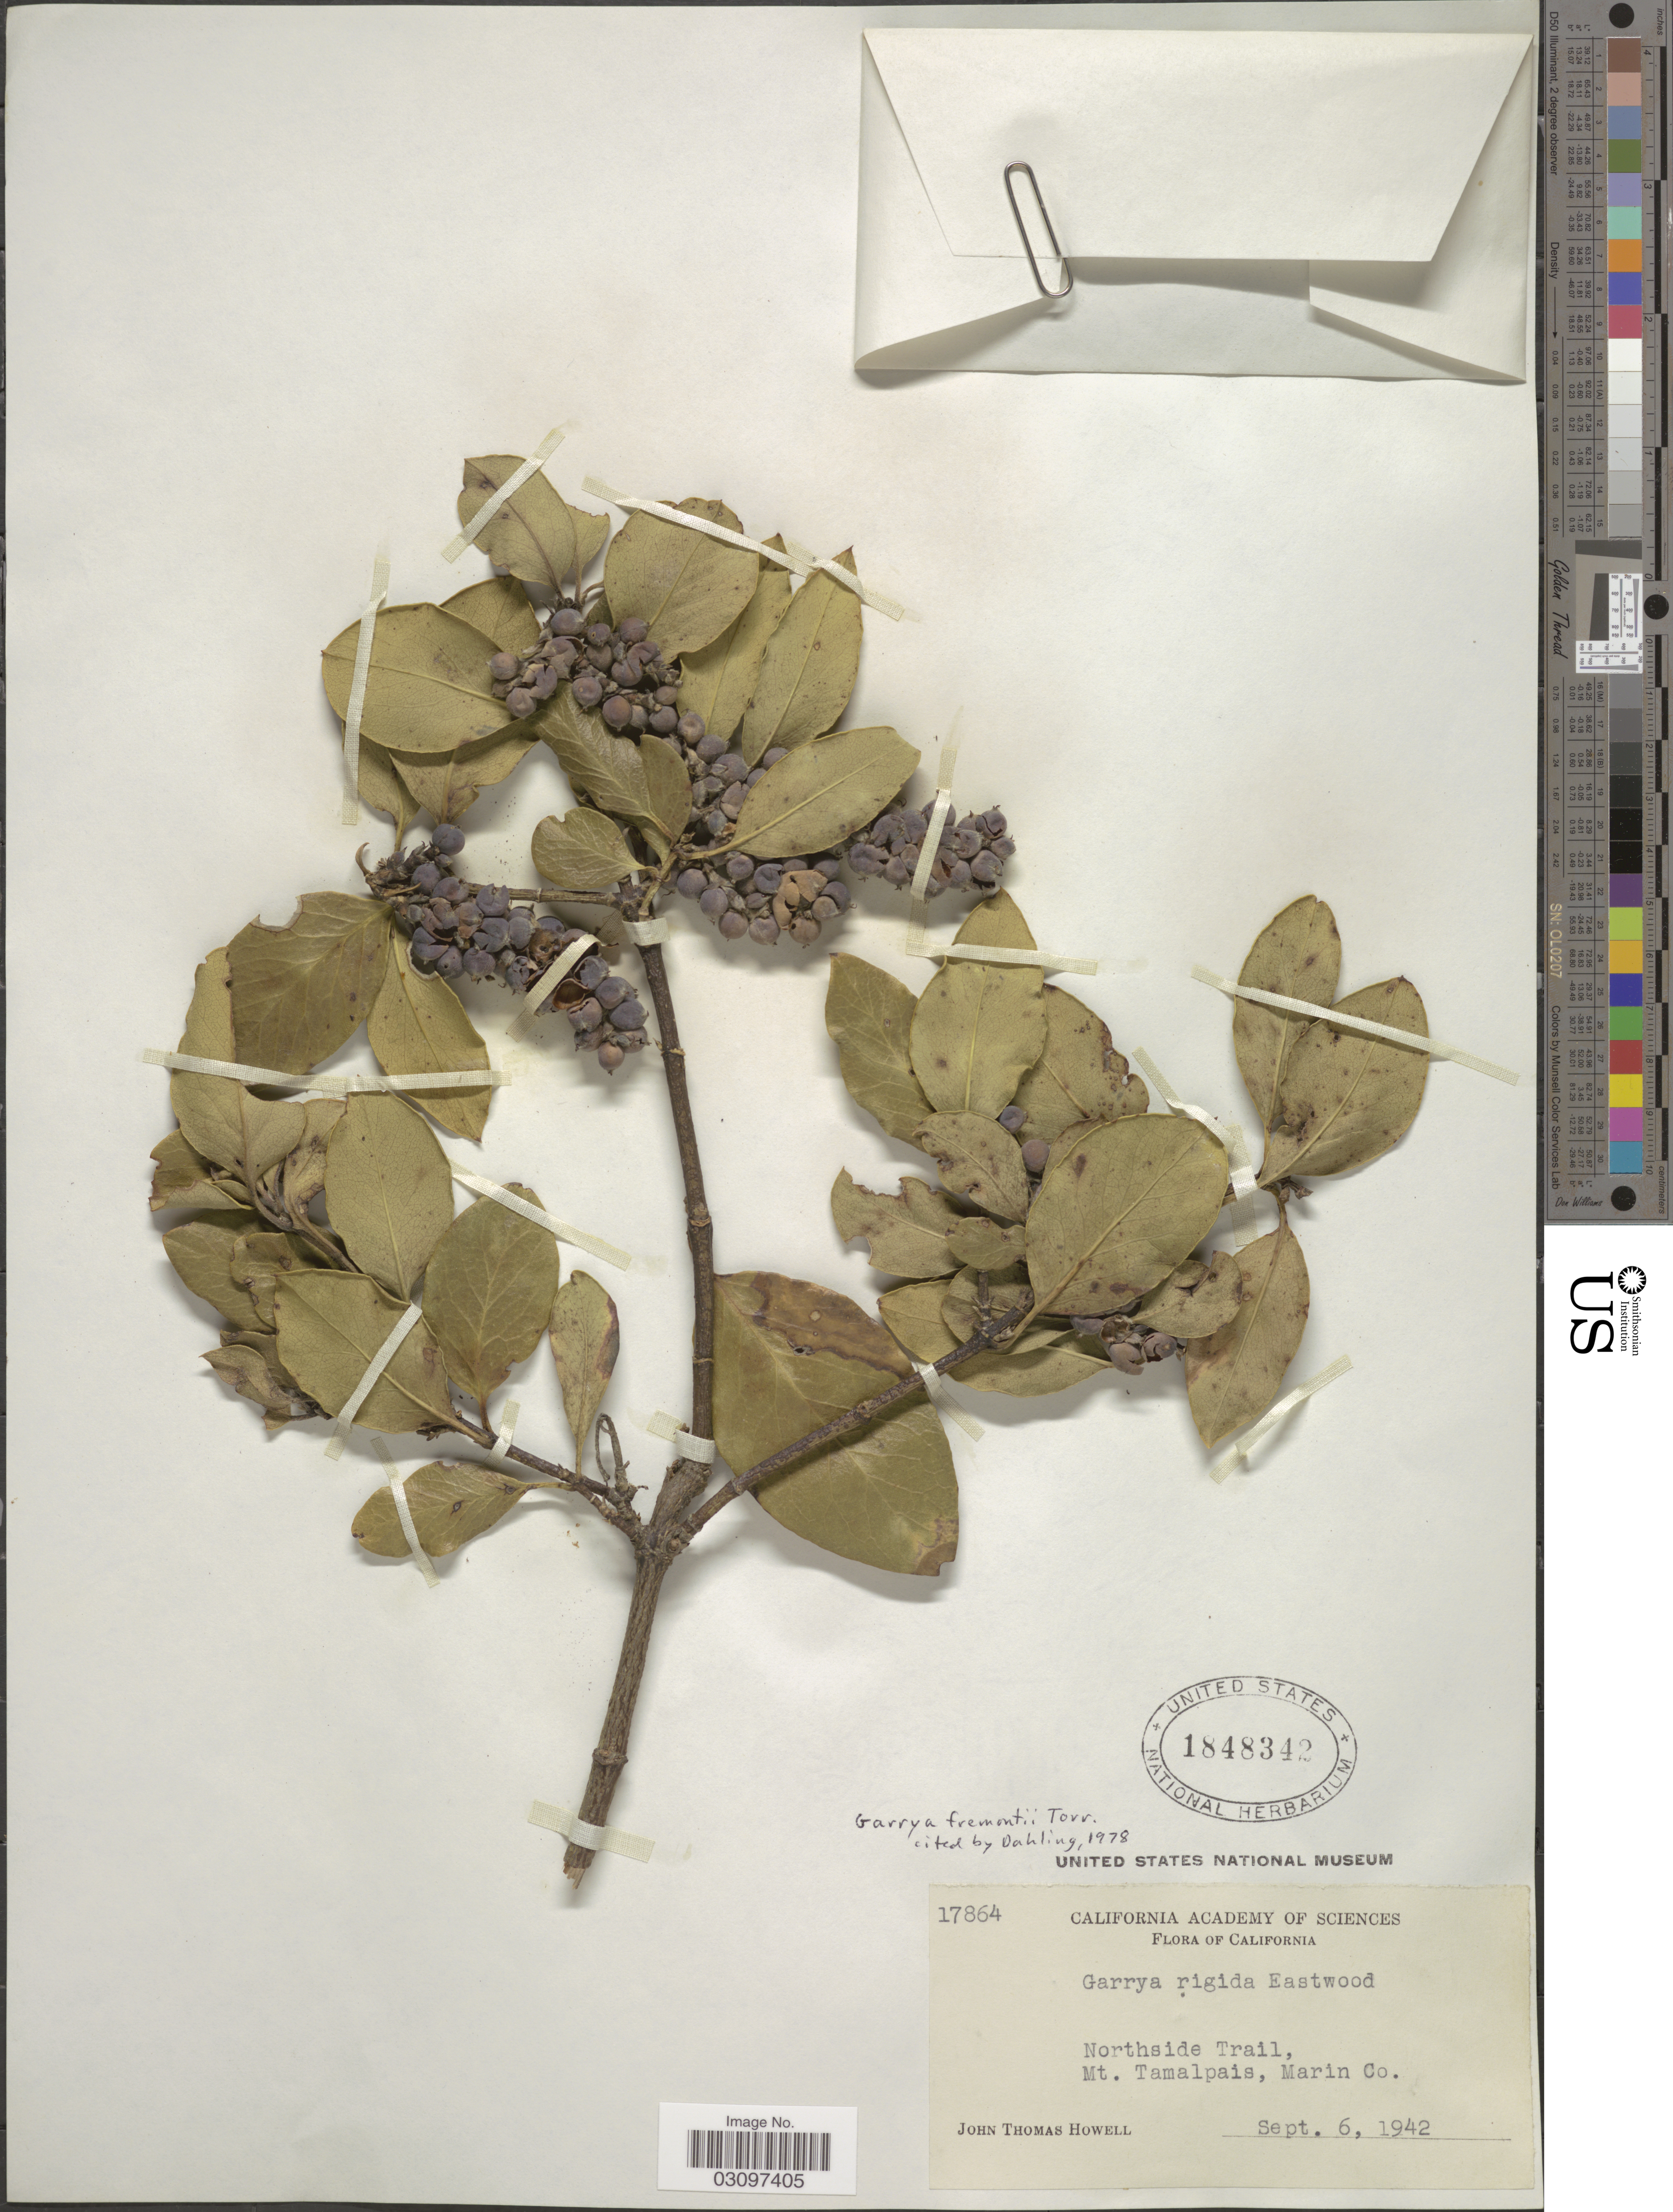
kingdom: Plantae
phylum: Tracheophyta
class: Magnoliopsida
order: Garryales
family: Garryaceae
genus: Garrya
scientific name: Garrya fremontii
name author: Torr.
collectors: J. T. Howell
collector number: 17864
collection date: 1942-09-06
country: United States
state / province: California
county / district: Marin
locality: Northside Trail, Mt. Tamalpais, Marin Co.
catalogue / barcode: US 1848342